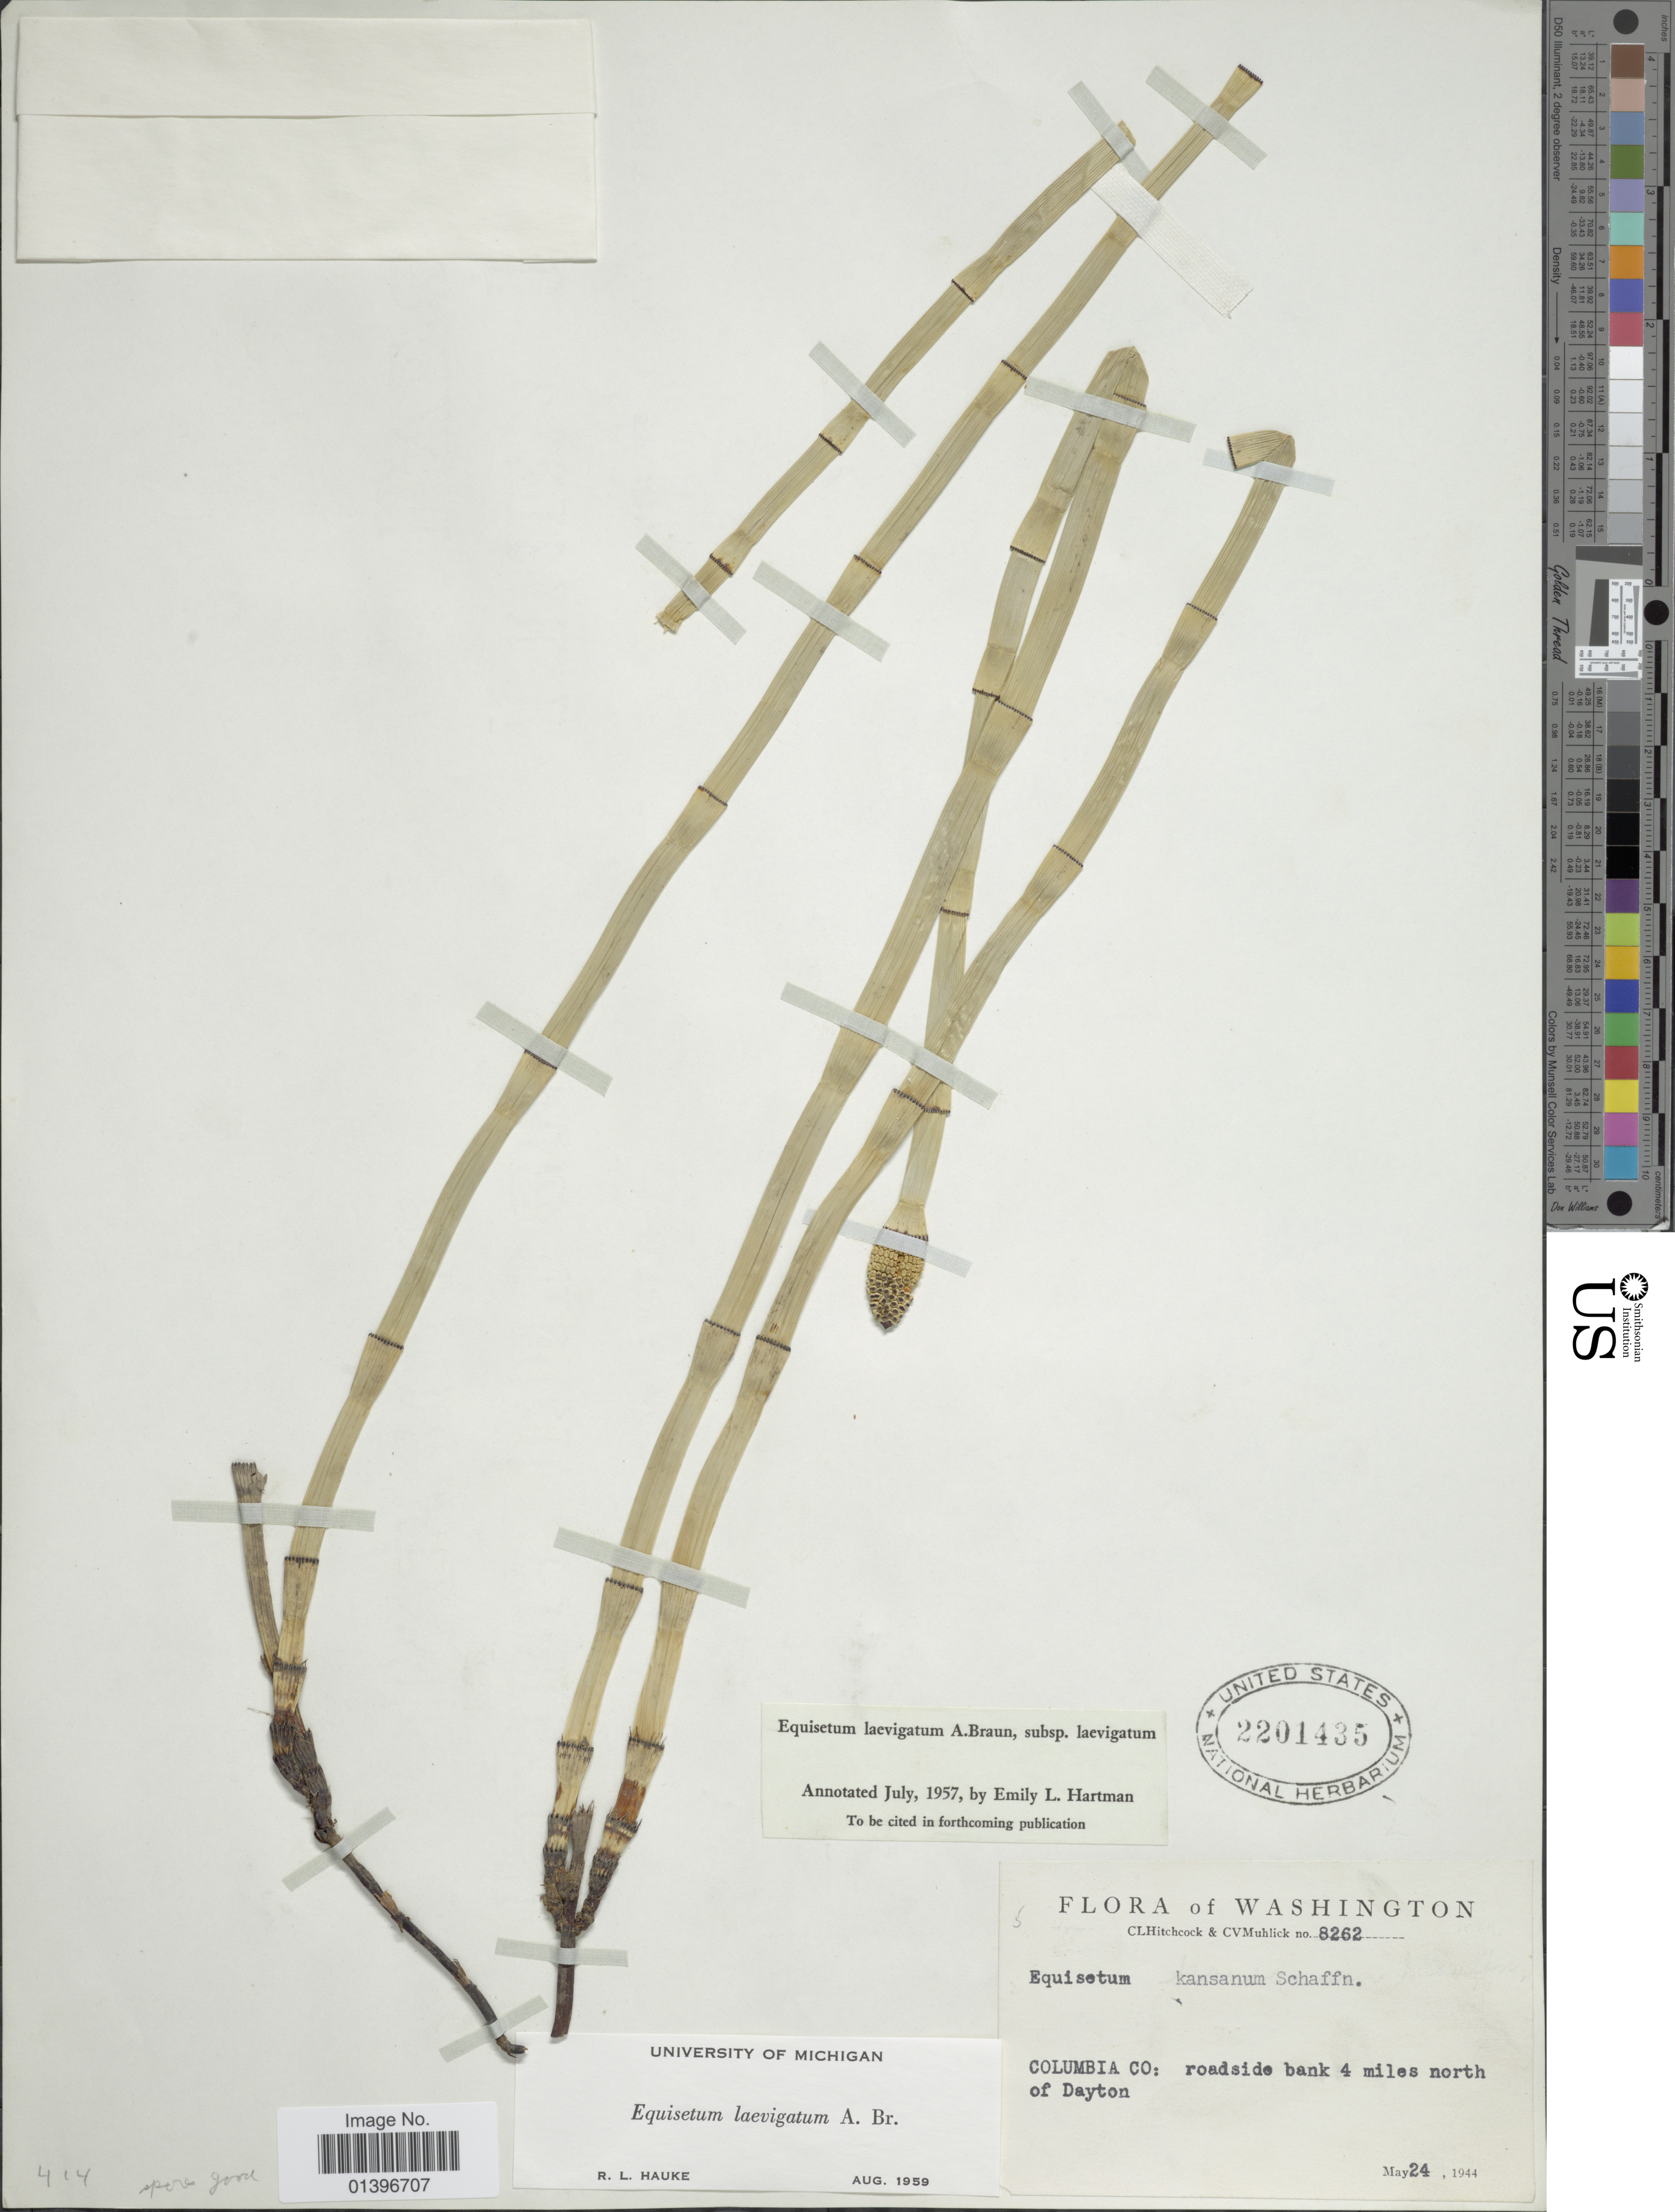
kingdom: Plantae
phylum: Tracheophyta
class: Polypodiopsida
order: Equisetales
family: Equisetaceae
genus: Equisetum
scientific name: Equisetum laevigatum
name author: A. Braun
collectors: C. L. Hitchcock & C. V. Muhlick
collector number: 8262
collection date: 1944-05-24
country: United States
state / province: Washington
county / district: Columbia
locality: Columbia Co: roadside bank 4 miles north of Dayton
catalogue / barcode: US 2201435